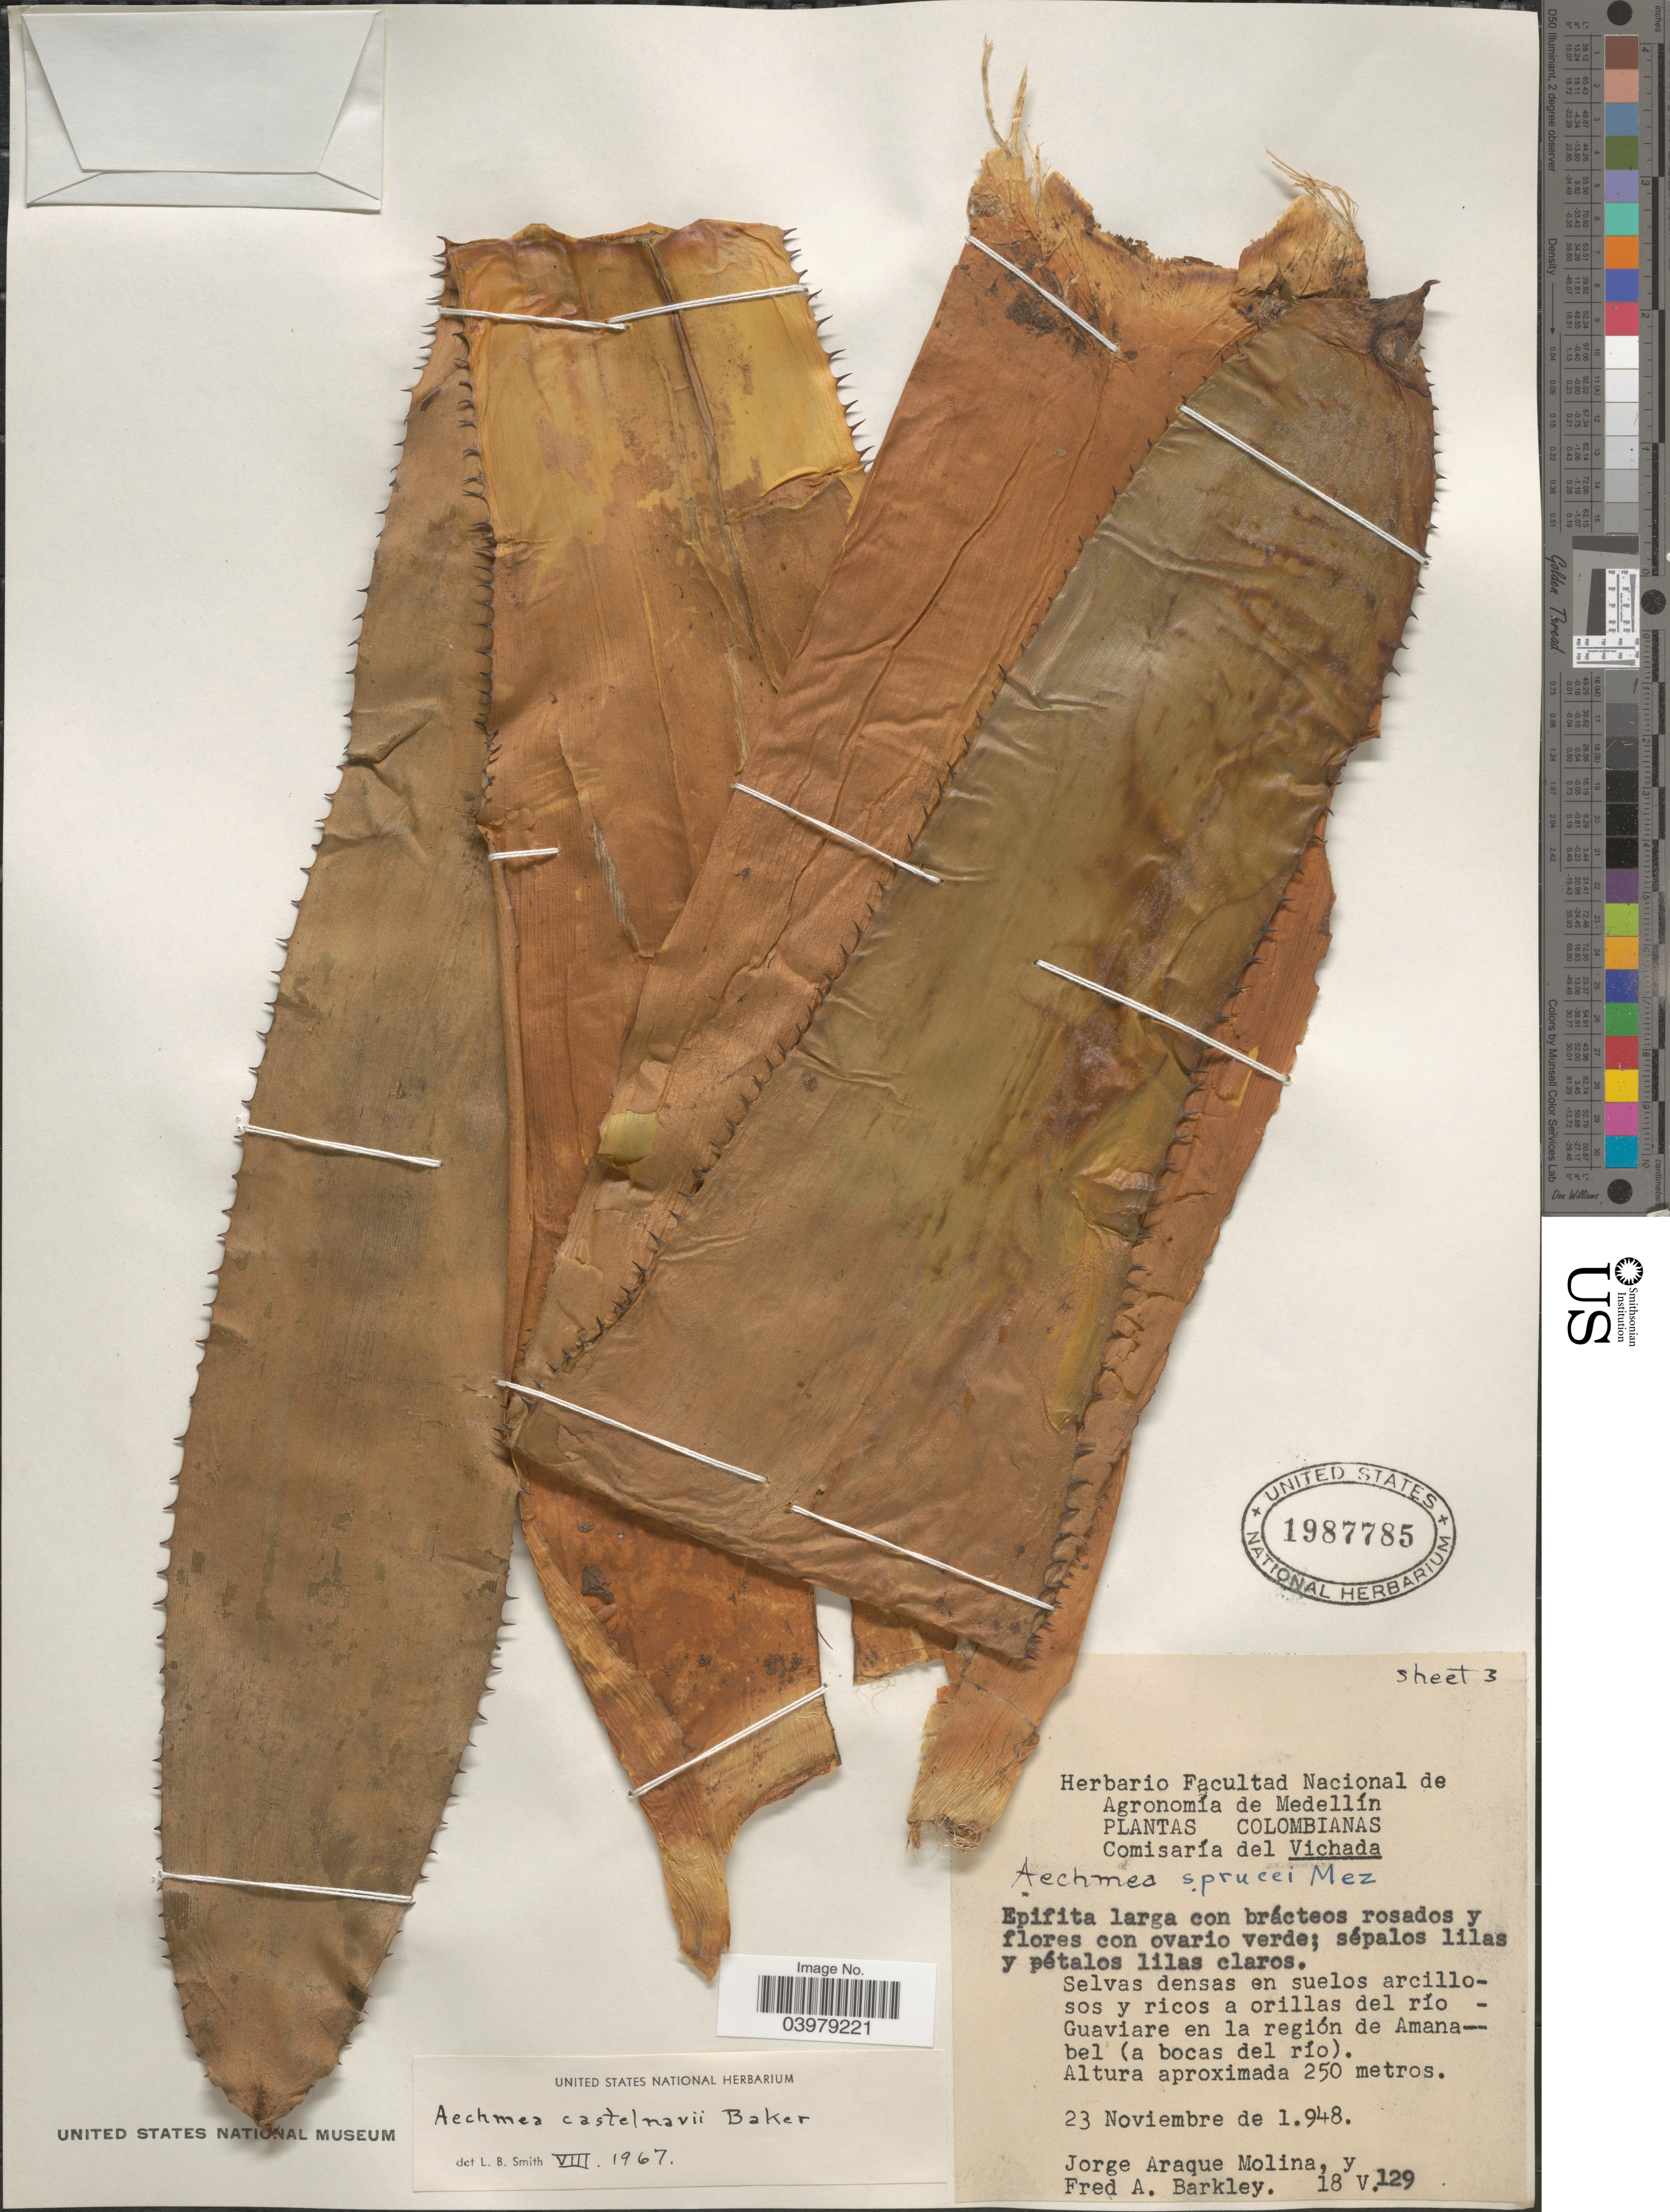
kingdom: Plantae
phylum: Tracheophyta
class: Liliopsida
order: Poales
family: Bromeliaceae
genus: Aechmea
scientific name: Aechmea castelnavii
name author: Baker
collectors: J. Araque Molina & F. A. Barkley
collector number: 18V129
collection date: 1948-11-23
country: Colombia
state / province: Vichada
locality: Comisaría del Vichada. Selvas densas en suelos arcillosos y ricos a orillas del río - Guaviare en la región de Amanabel (a bocas del río).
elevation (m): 250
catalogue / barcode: US 1987785